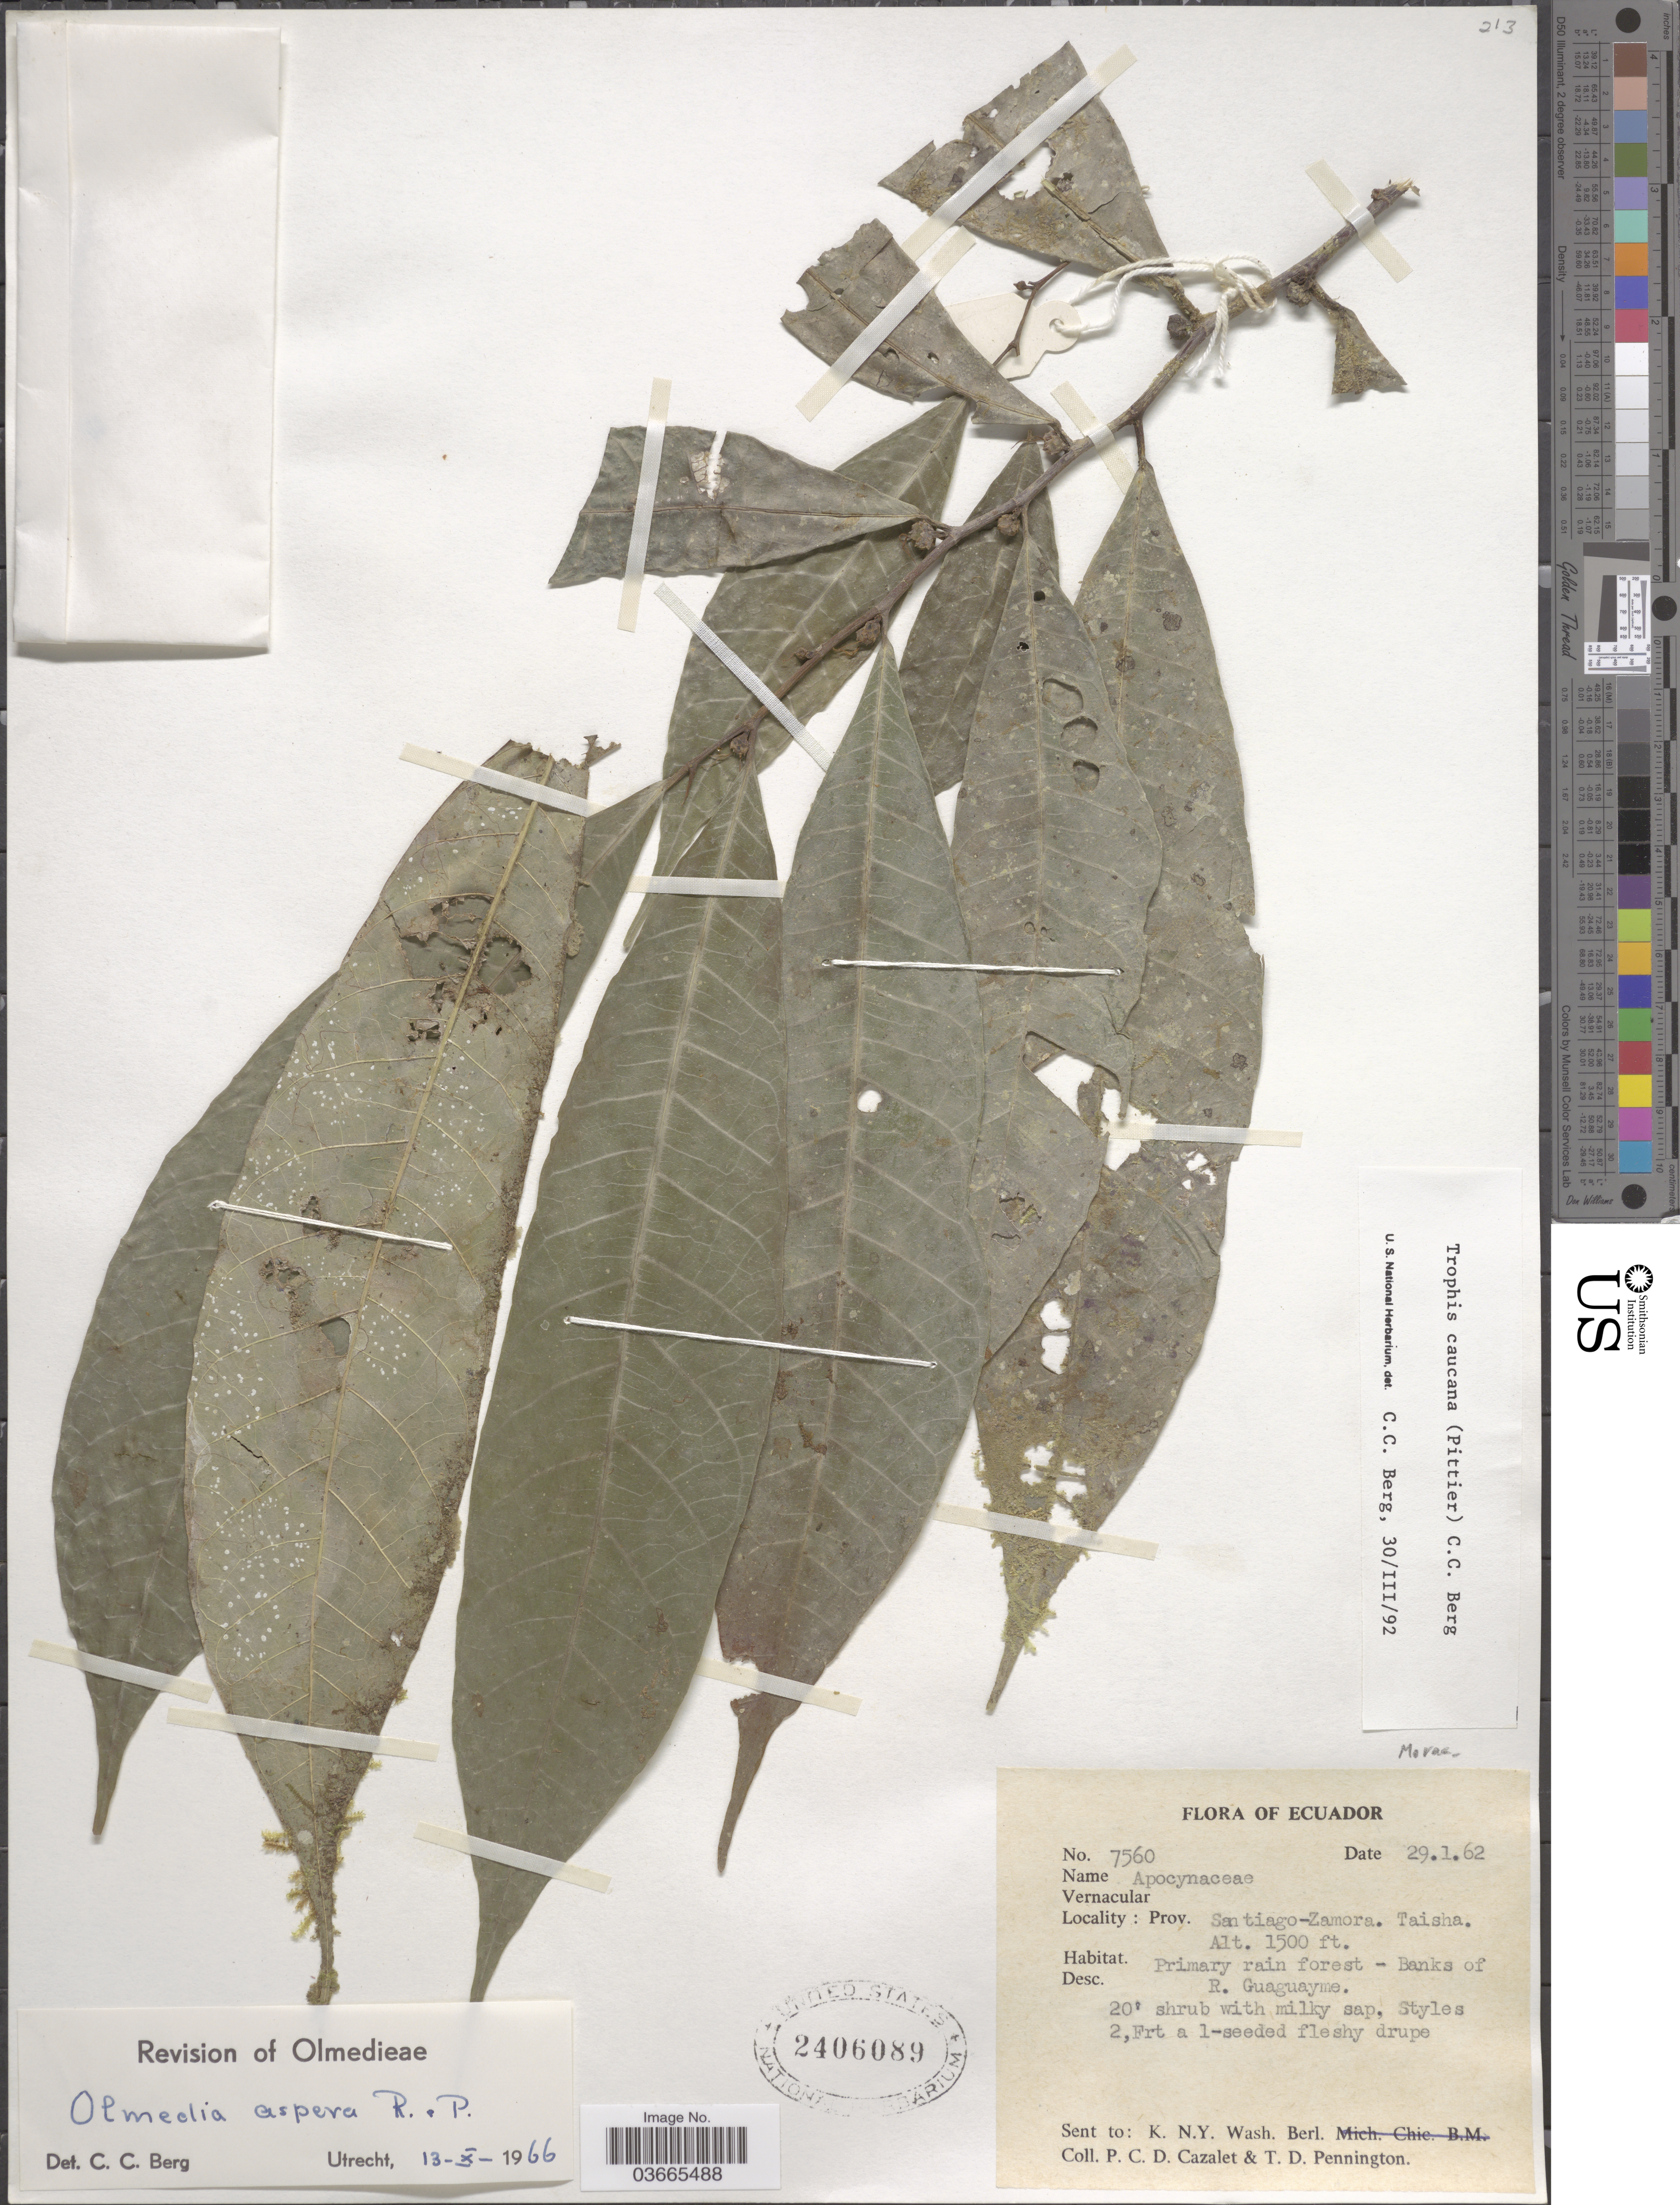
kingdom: Plantae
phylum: Tracheophyta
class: Magnoliopsida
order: Rosales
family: Moraceae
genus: Olmedia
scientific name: Olmedia aspera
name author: Ruiz & Pav.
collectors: P. C. D. Cazalet & T. D. Pennington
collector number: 7560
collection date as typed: Transcribed d/m/y: 29/1/62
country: Ecuador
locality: Prov. Santiago-Zamora. Taisha.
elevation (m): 457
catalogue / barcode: US 2406089